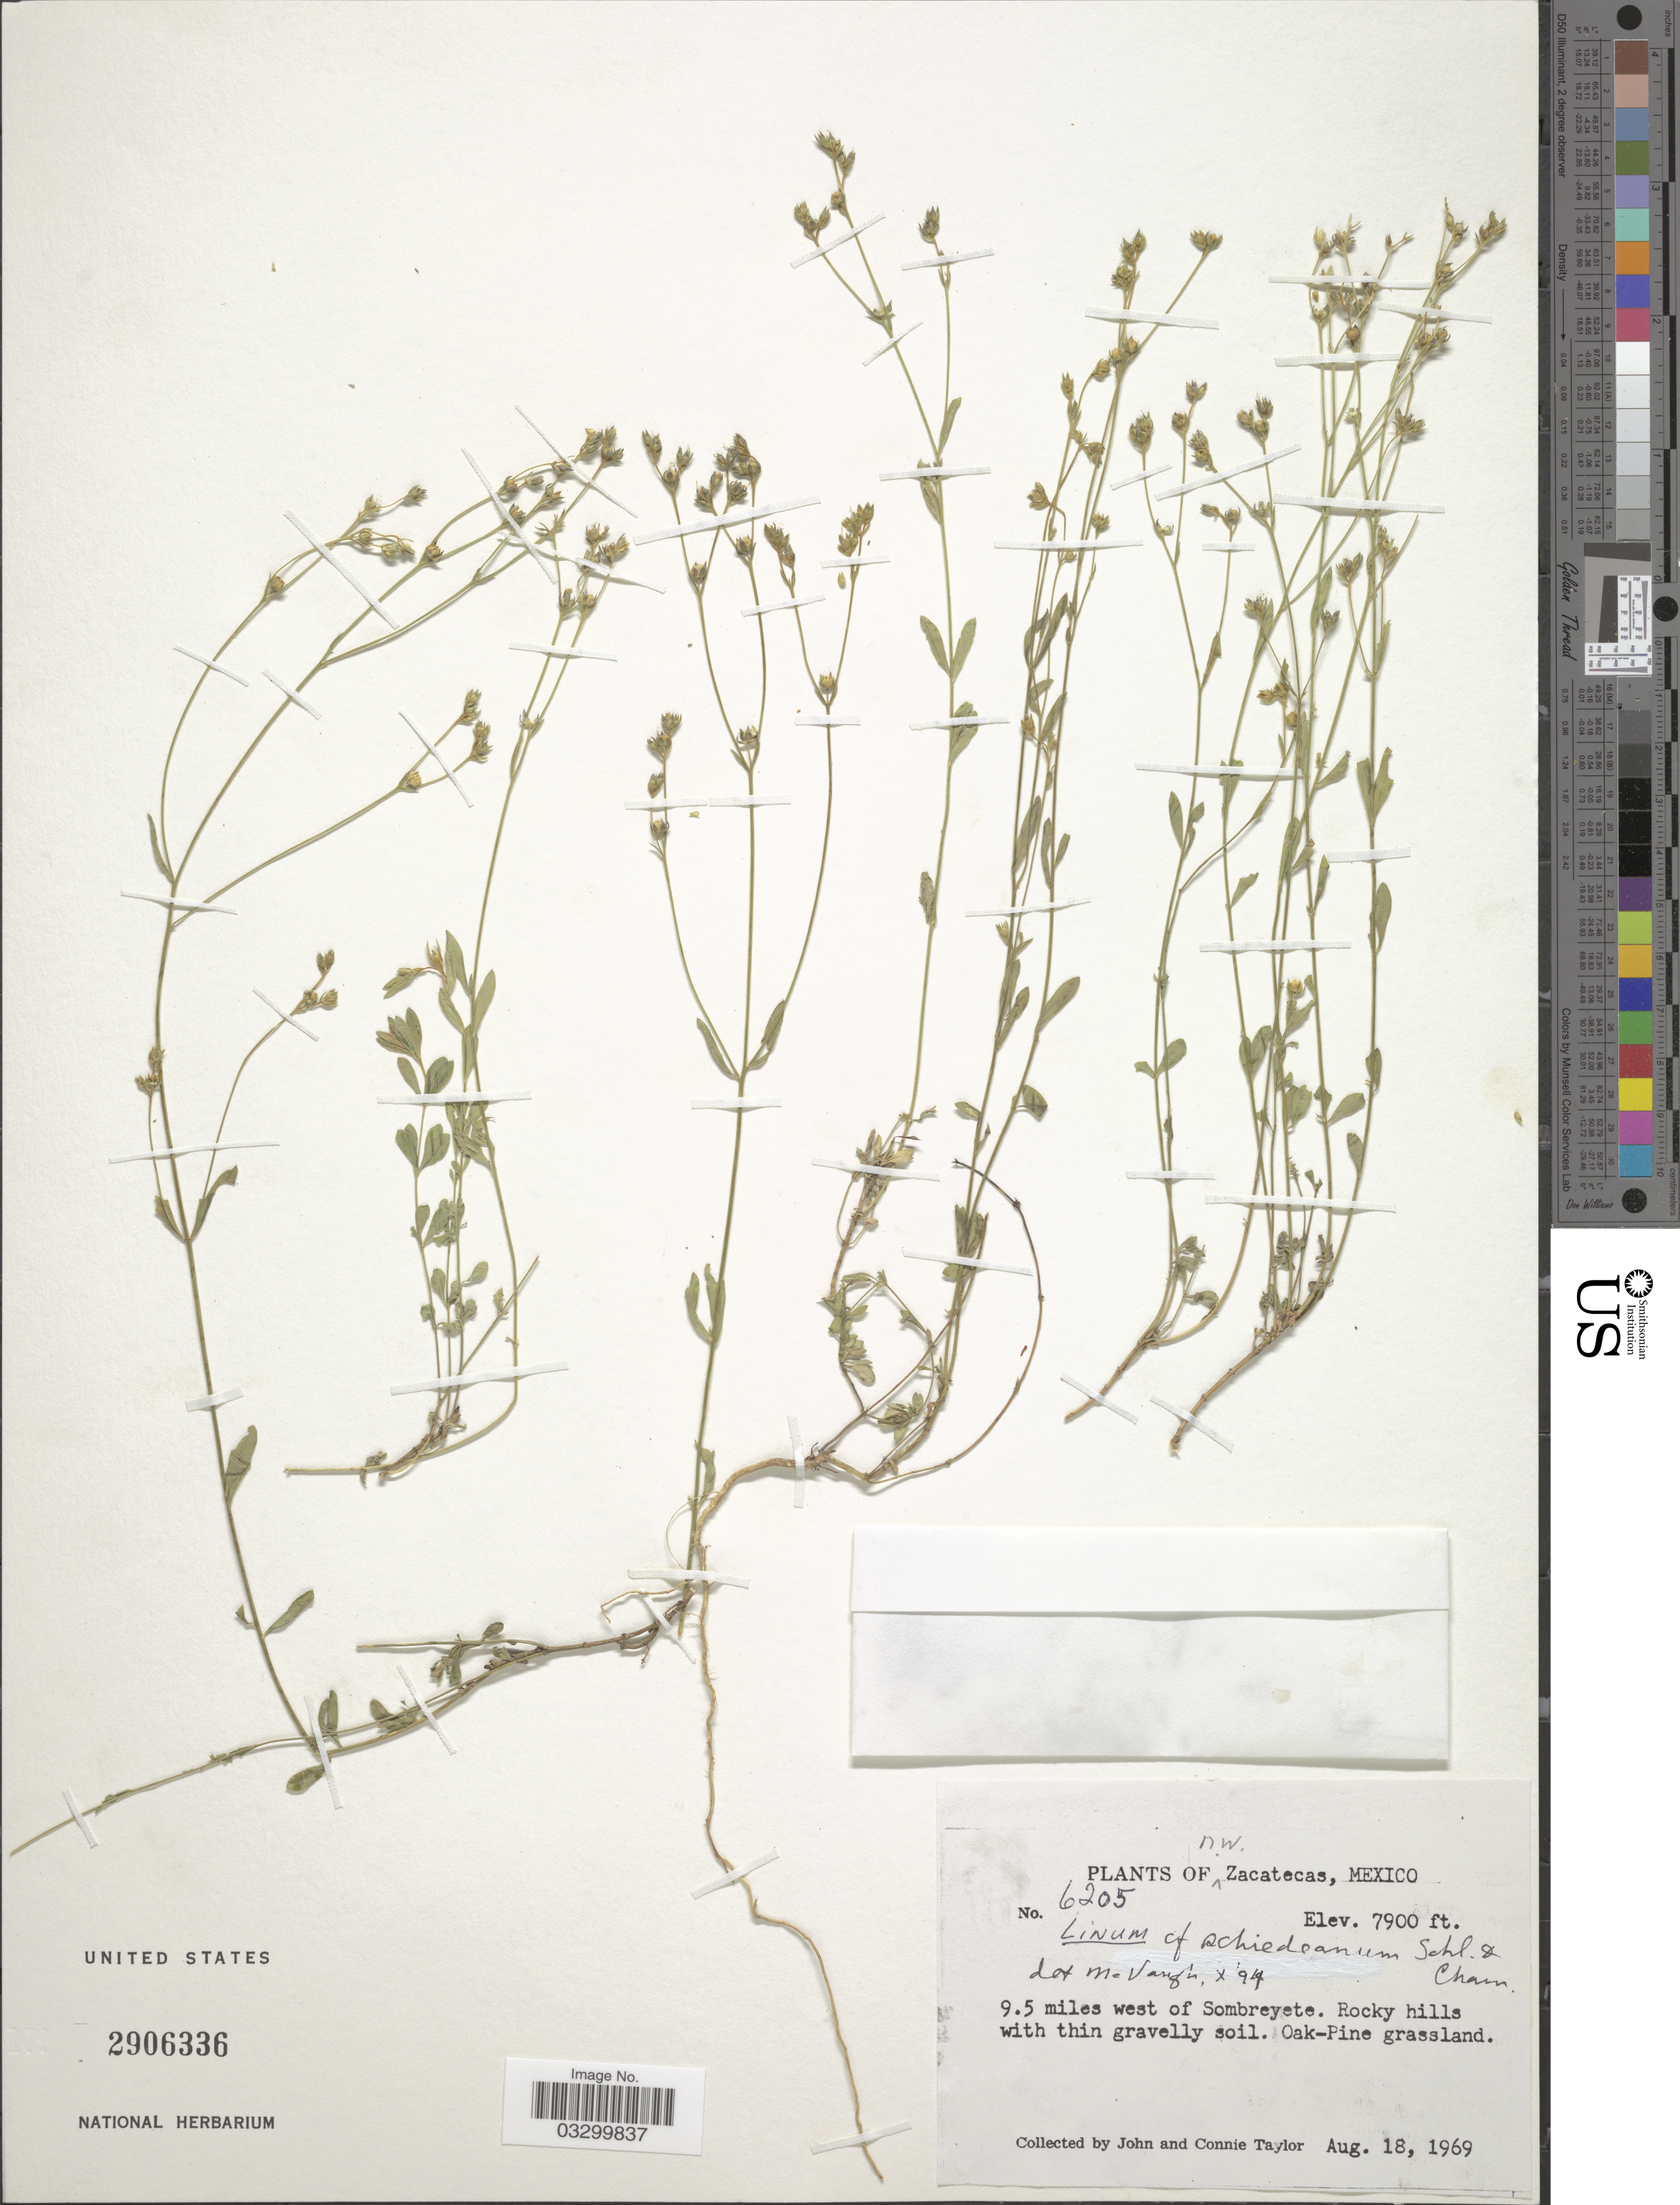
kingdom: Plantae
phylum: Tracheophyta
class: Magnoliopsida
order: Malpighiales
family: Linaceae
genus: Linum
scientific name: Linum schiedeanum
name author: Schltdl. & Cham.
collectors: J. Taylor & C. Taylor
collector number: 6205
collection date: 1969-08-18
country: Mexico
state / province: Zacatecas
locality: N. W. Zacatecas. 9.5 miles west of Sombreyete.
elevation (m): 2408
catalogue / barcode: US 2906336